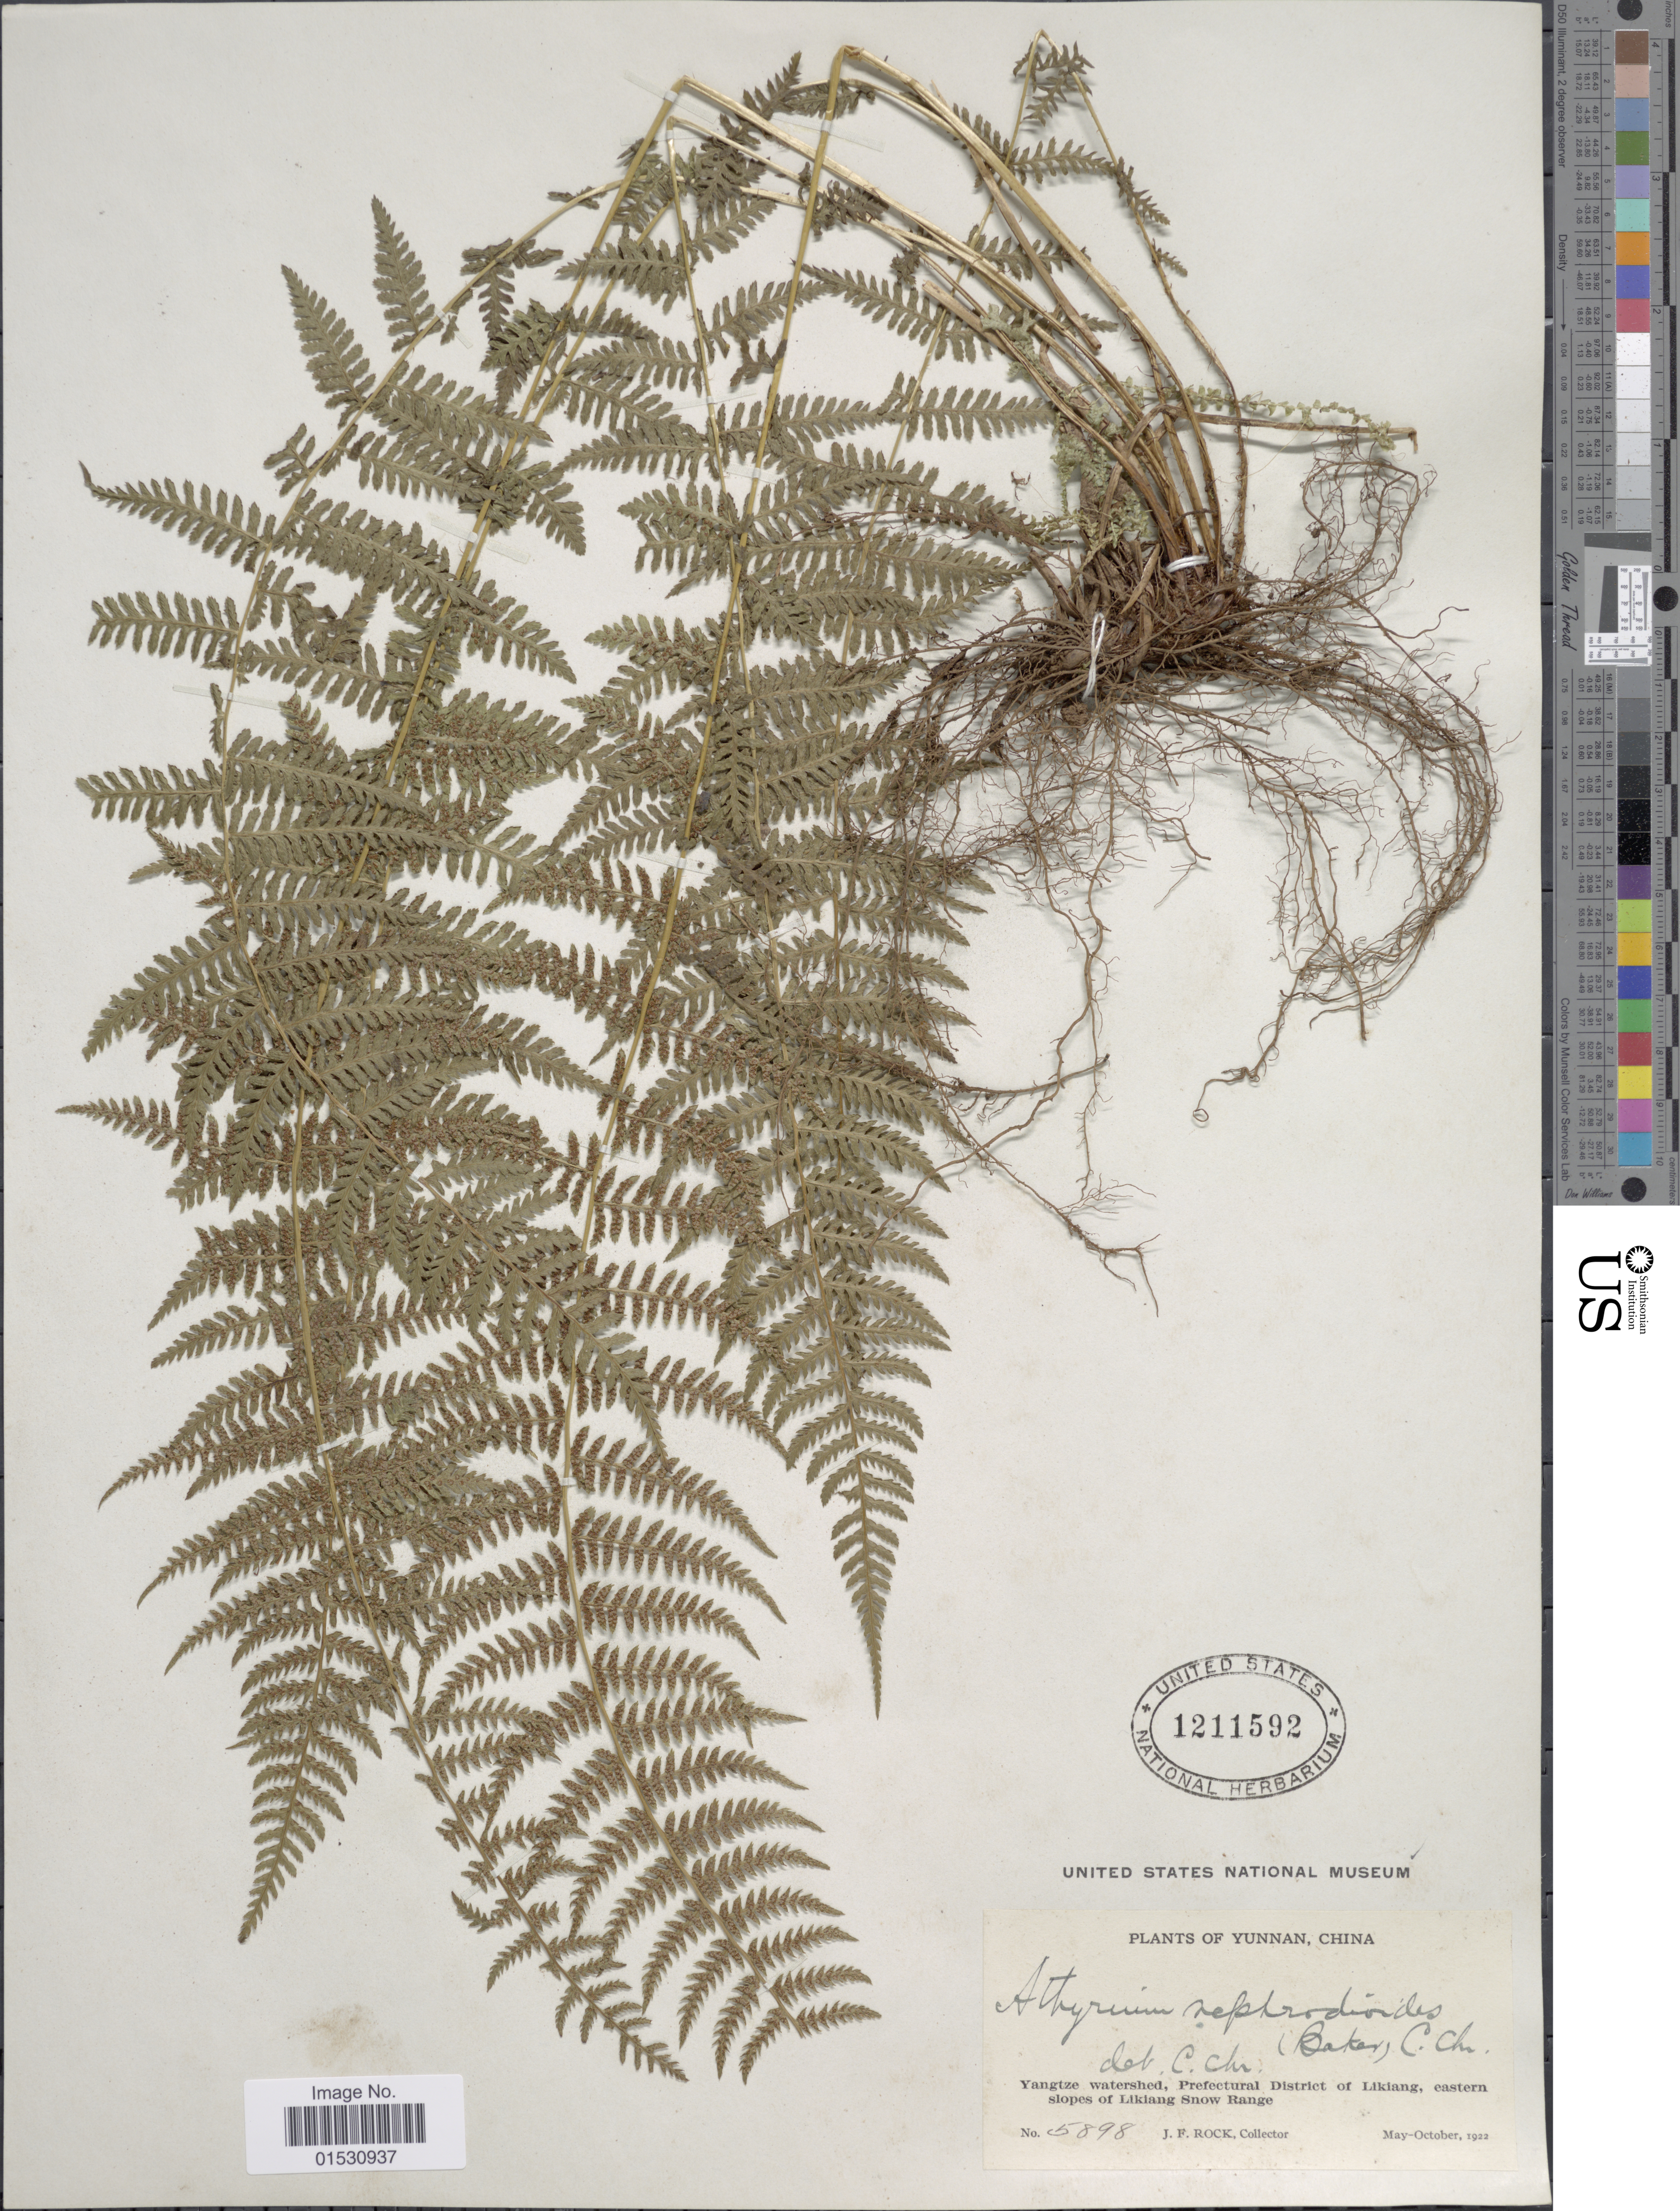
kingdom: Plantae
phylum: Tracheophyta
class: Polypodiopsida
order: Polypodiales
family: Athyriaceae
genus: Athyrium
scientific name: Athyrium nephrodioides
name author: (Baker) Christ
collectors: J. Rock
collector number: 5898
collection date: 1922-05/1922-10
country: China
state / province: Yunnan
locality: Yangtze watershed, Prefectural District of Likiang, eastern slopes of Likiang Snow Range.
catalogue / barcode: US 1211592